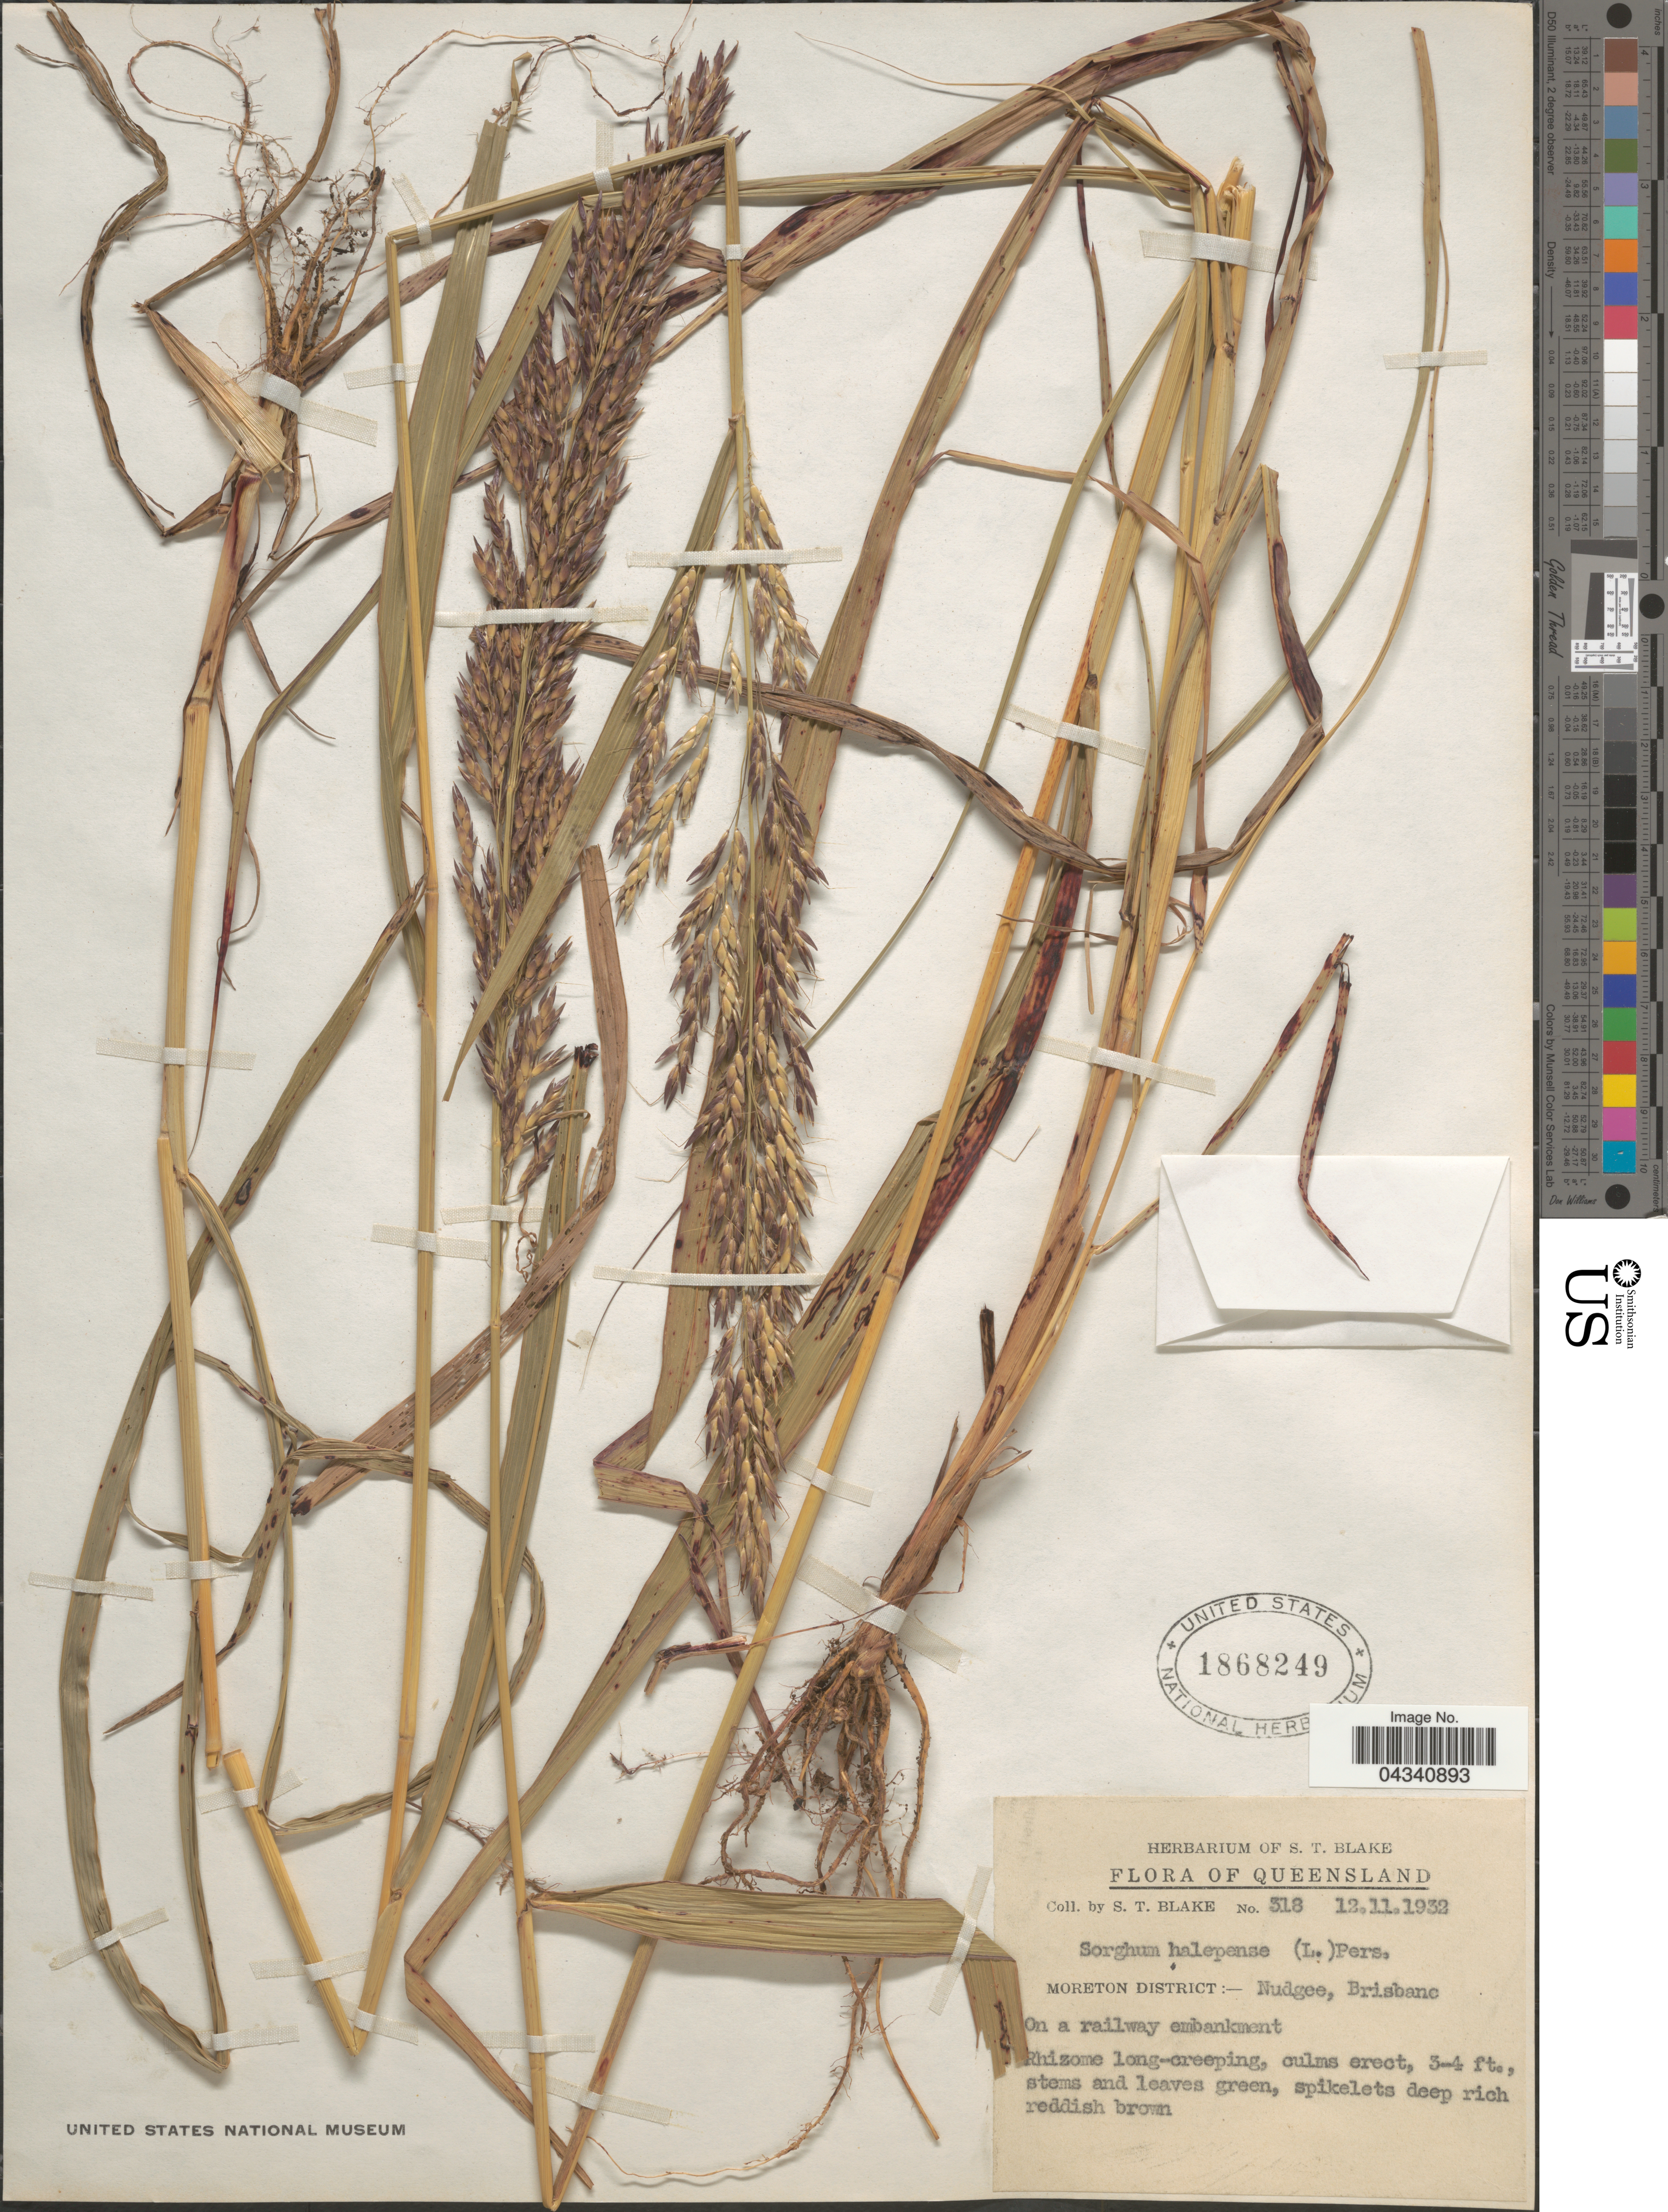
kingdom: Plantae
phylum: Tracheophyta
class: Liliopsida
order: Poales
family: Poaceae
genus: Sorghum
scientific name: Sorghum halepense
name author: (L.) Pers.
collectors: S. T. Blake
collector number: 318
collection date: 1932-11-12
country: Australia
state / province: Queensland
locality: Moreton District: Nudgee, Brisbane. On a railway embankment.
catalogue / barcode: US 1868249